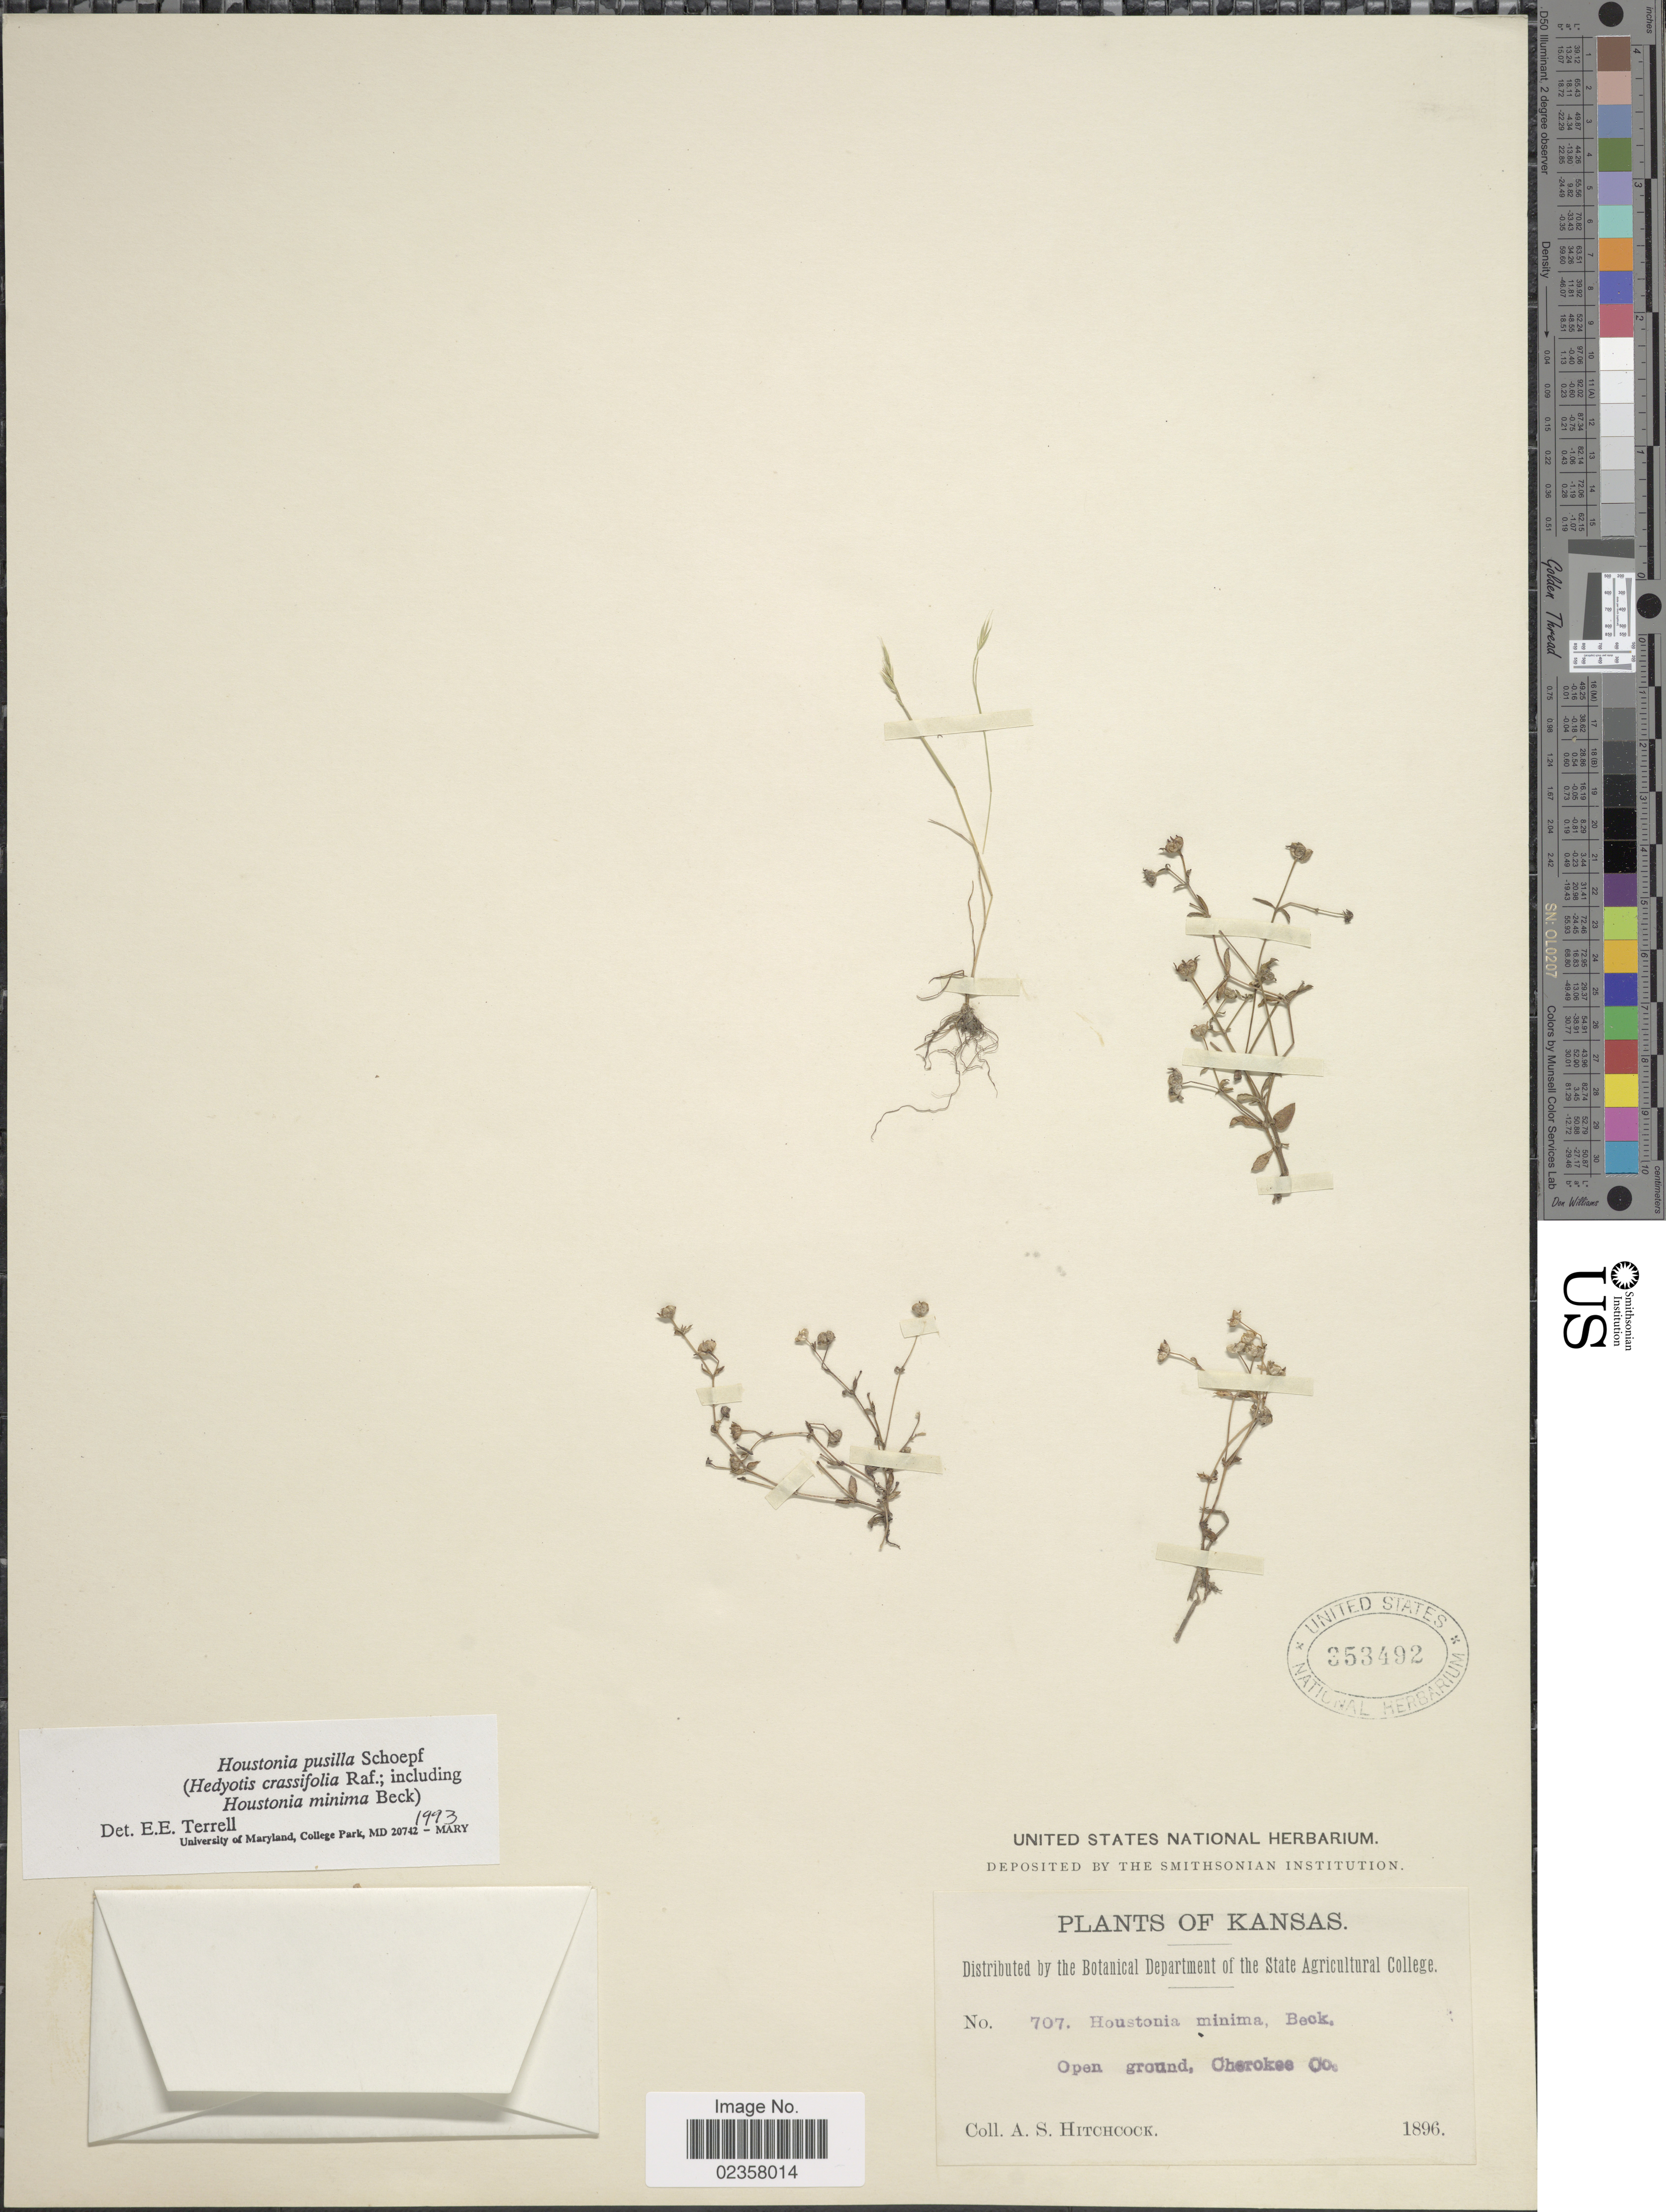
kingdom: Plantae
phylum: Tracheophyta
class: Magnoliopsida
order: Gentianales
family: Rubiaceae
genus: Houstonia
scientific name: Houstonia pusilla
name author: Schoepf.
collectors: A. S. Hitchcock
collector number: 707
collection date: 1896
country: United States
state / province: Kansas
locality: Kansas, Open ground, Cherokee Co.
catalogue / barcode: US 353492